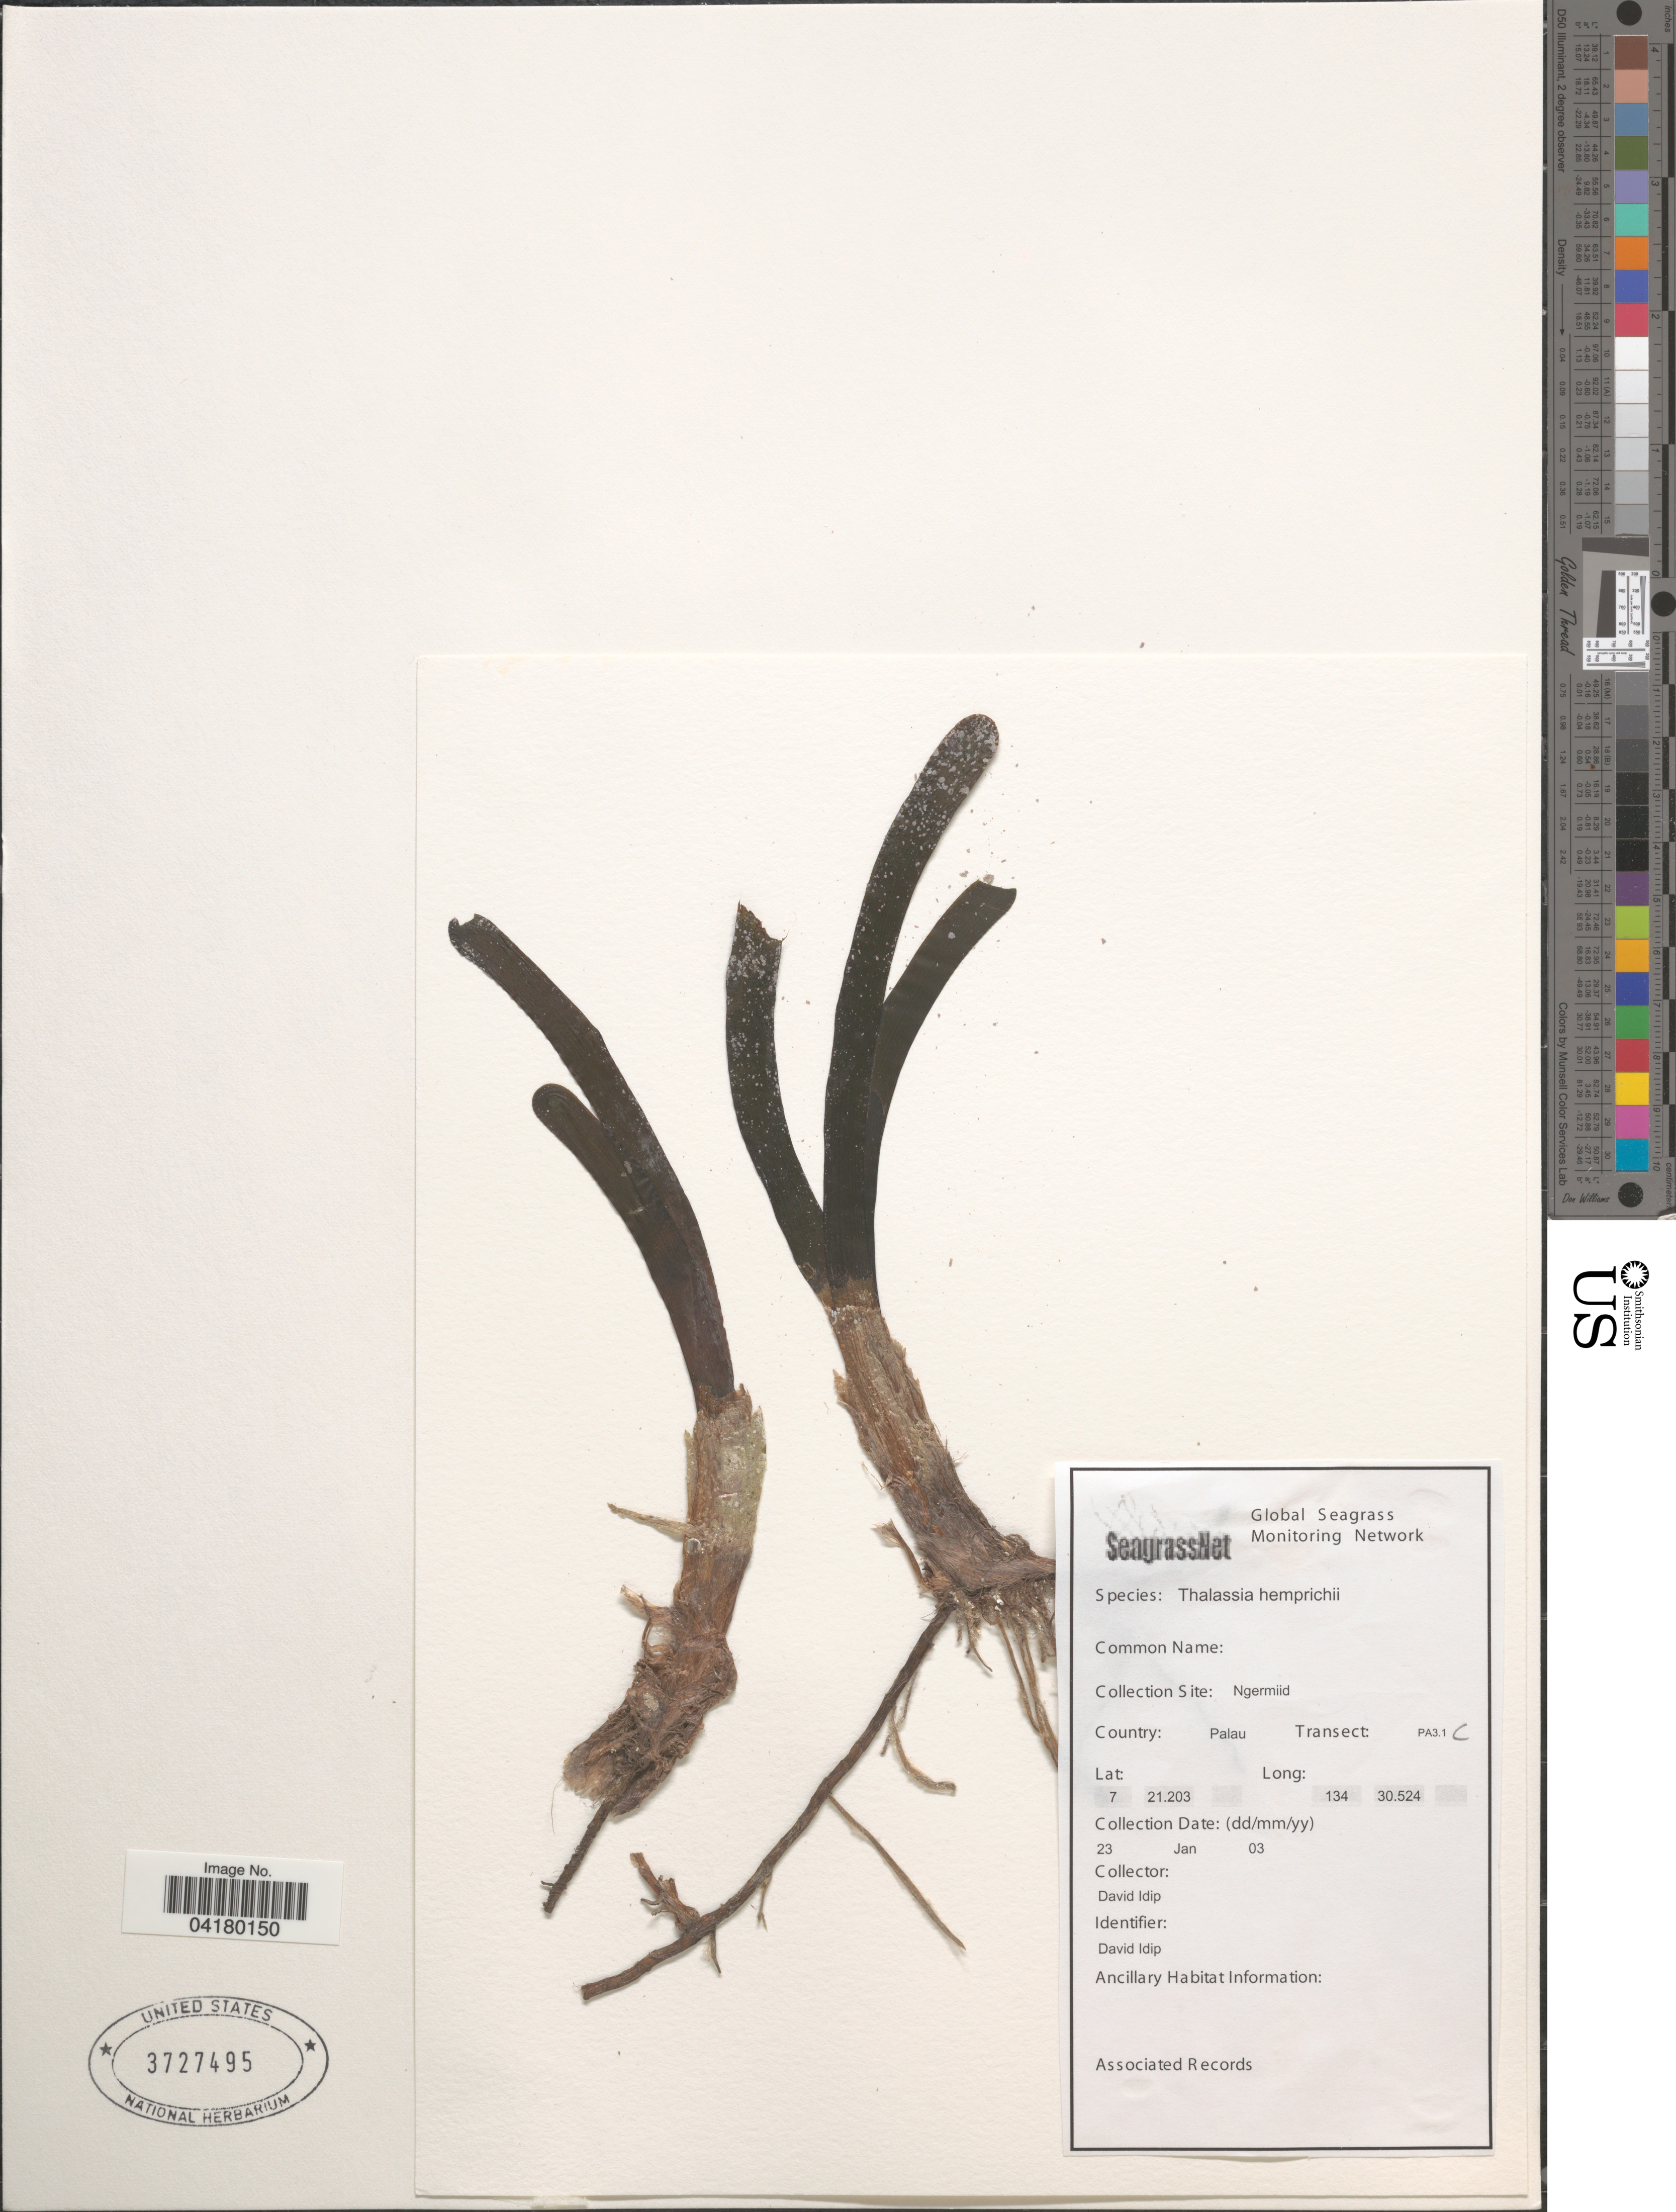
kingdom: Plantae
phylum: Tracheophyta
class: Liliopsida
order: Alismatales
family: Hydrocharitaceae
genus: Thalassia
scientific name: Thalassia hemprichii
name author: Asch.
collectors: D. Idip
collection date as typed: Transcribed d/m/y: 23/1/3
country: Palau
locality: Collection Site: Ngermiid. Country: Palau. Transect: PA3.1C.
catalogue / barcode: US 3727495